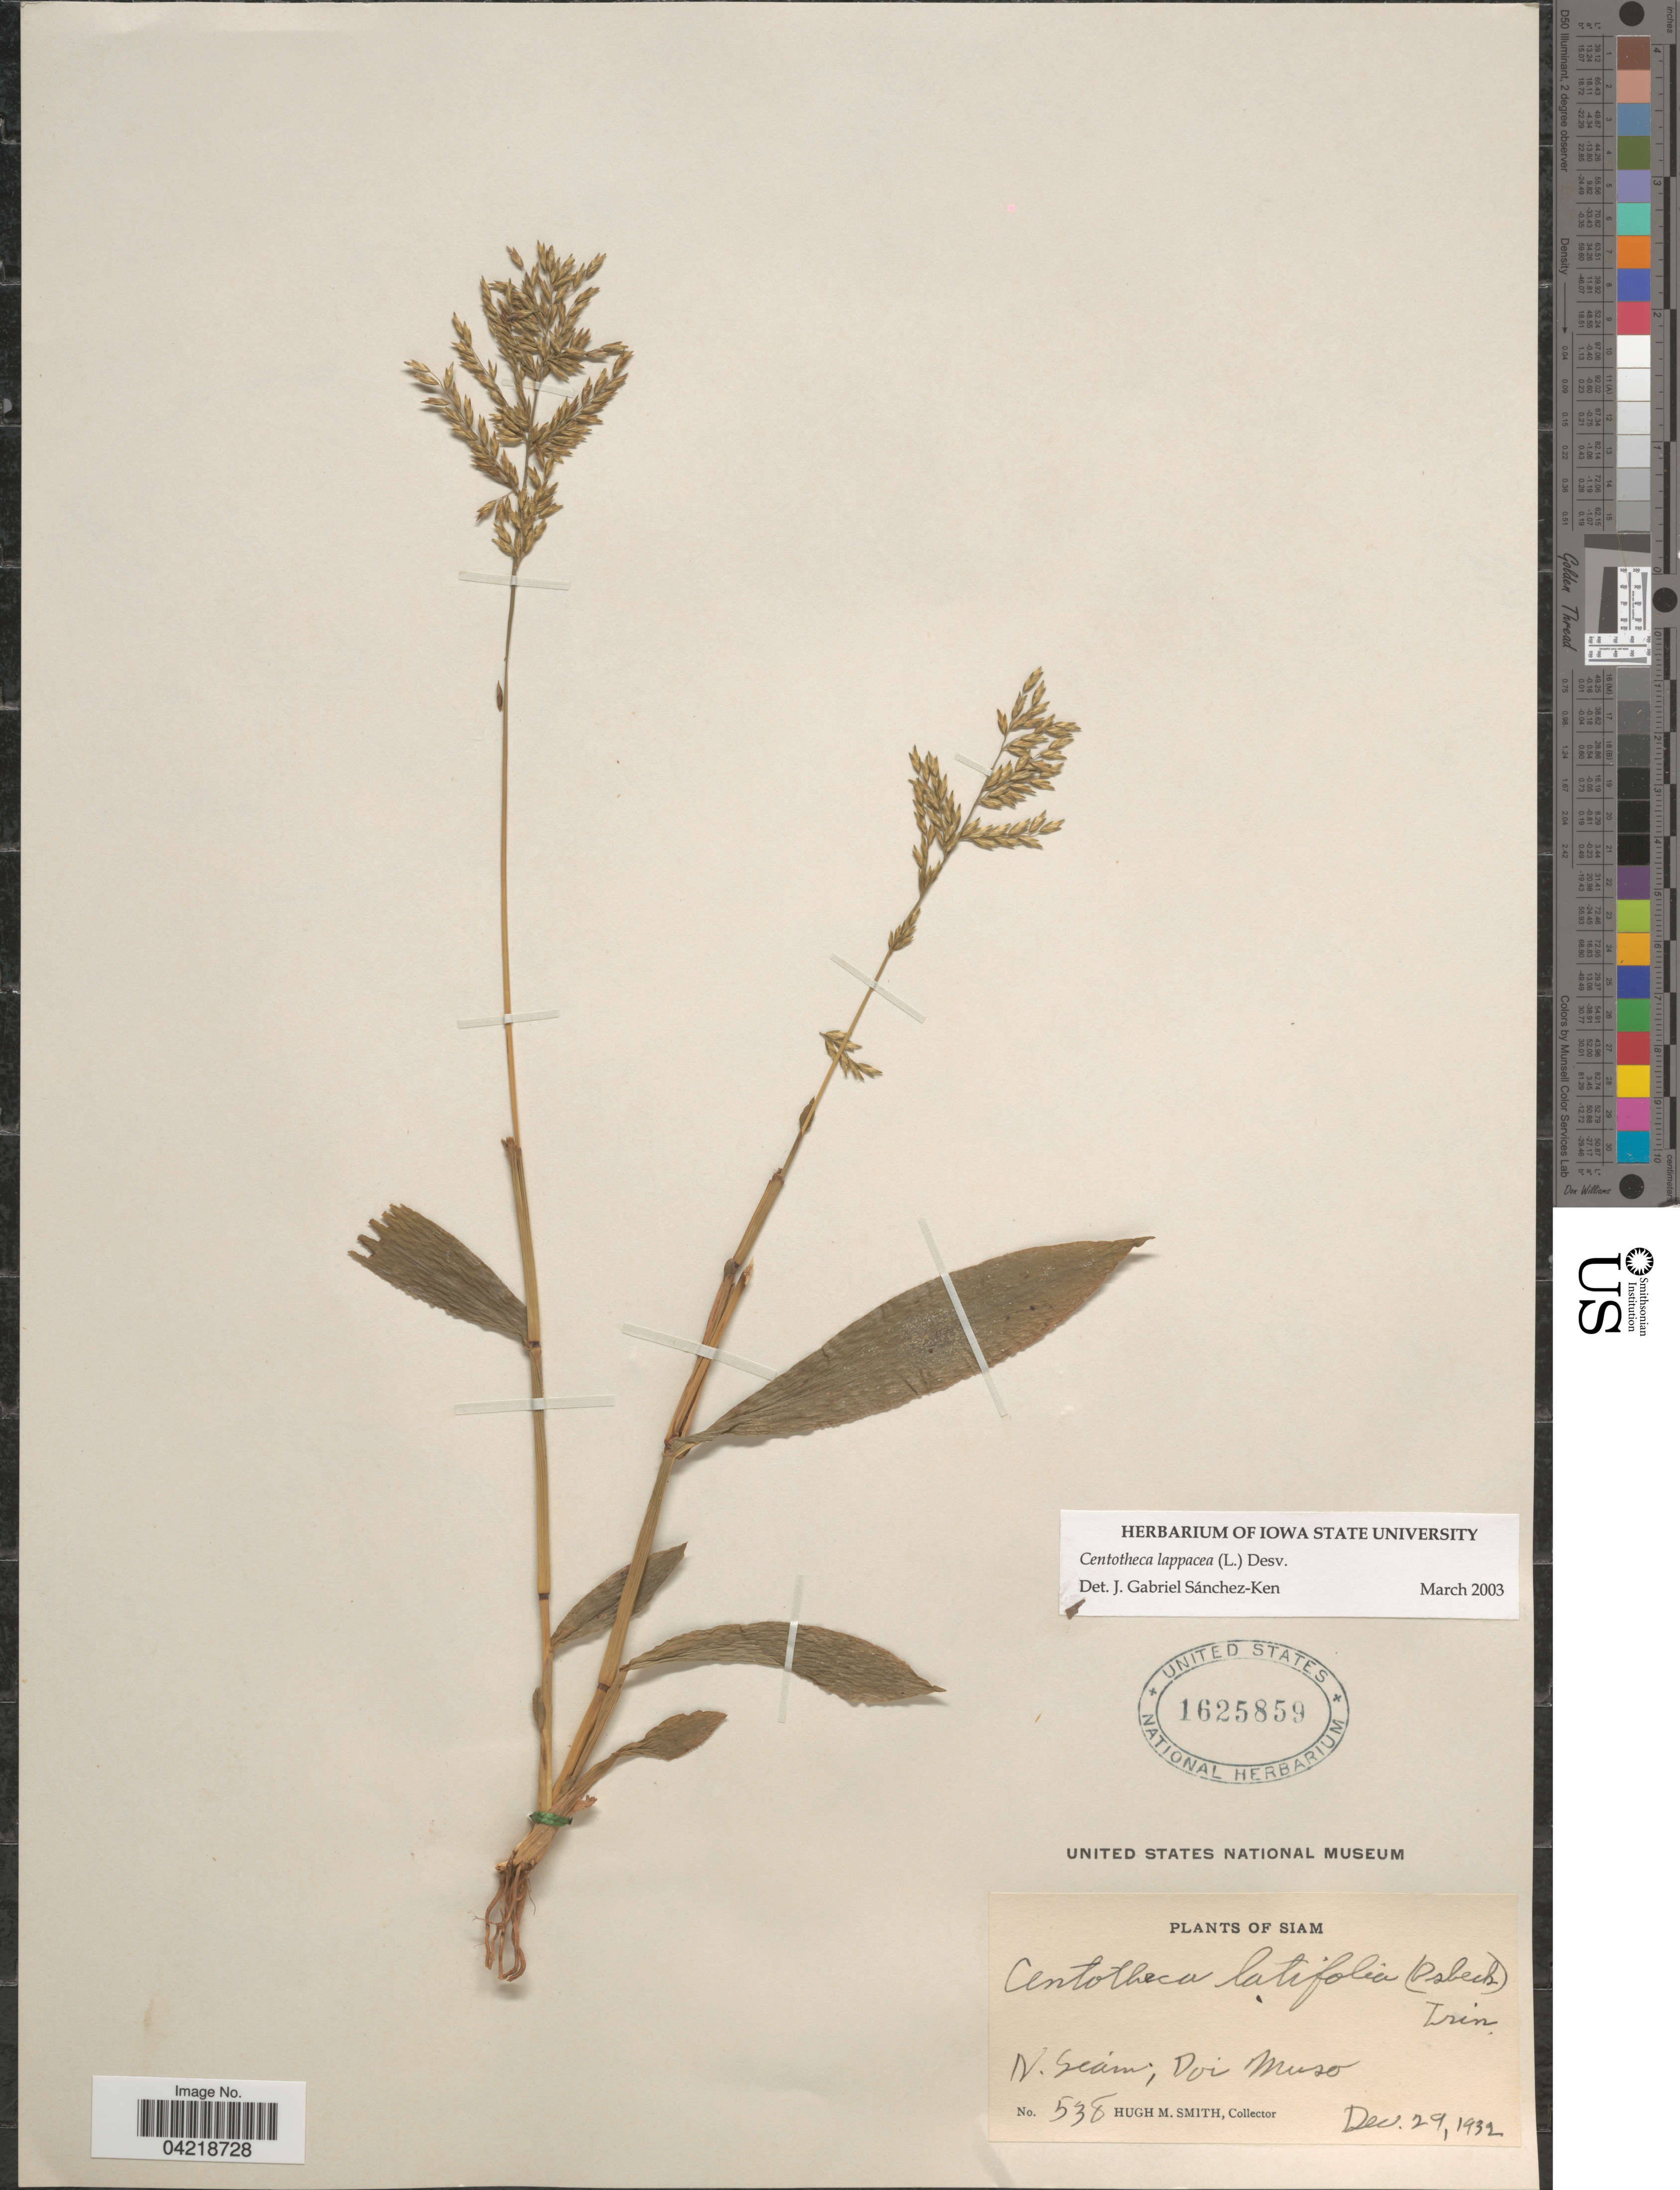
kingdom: Plantae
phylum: Tracheophyta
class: Liliopsida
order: Poales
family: Poaceae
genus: Centotheca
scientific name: Centotheca lappacea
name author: (L.) Desv.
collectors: H. M. Smith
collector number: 538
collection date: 1932-12-29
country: Thailand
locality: Siam. N. Siam; Doi Muso.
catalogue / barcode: US 1625859